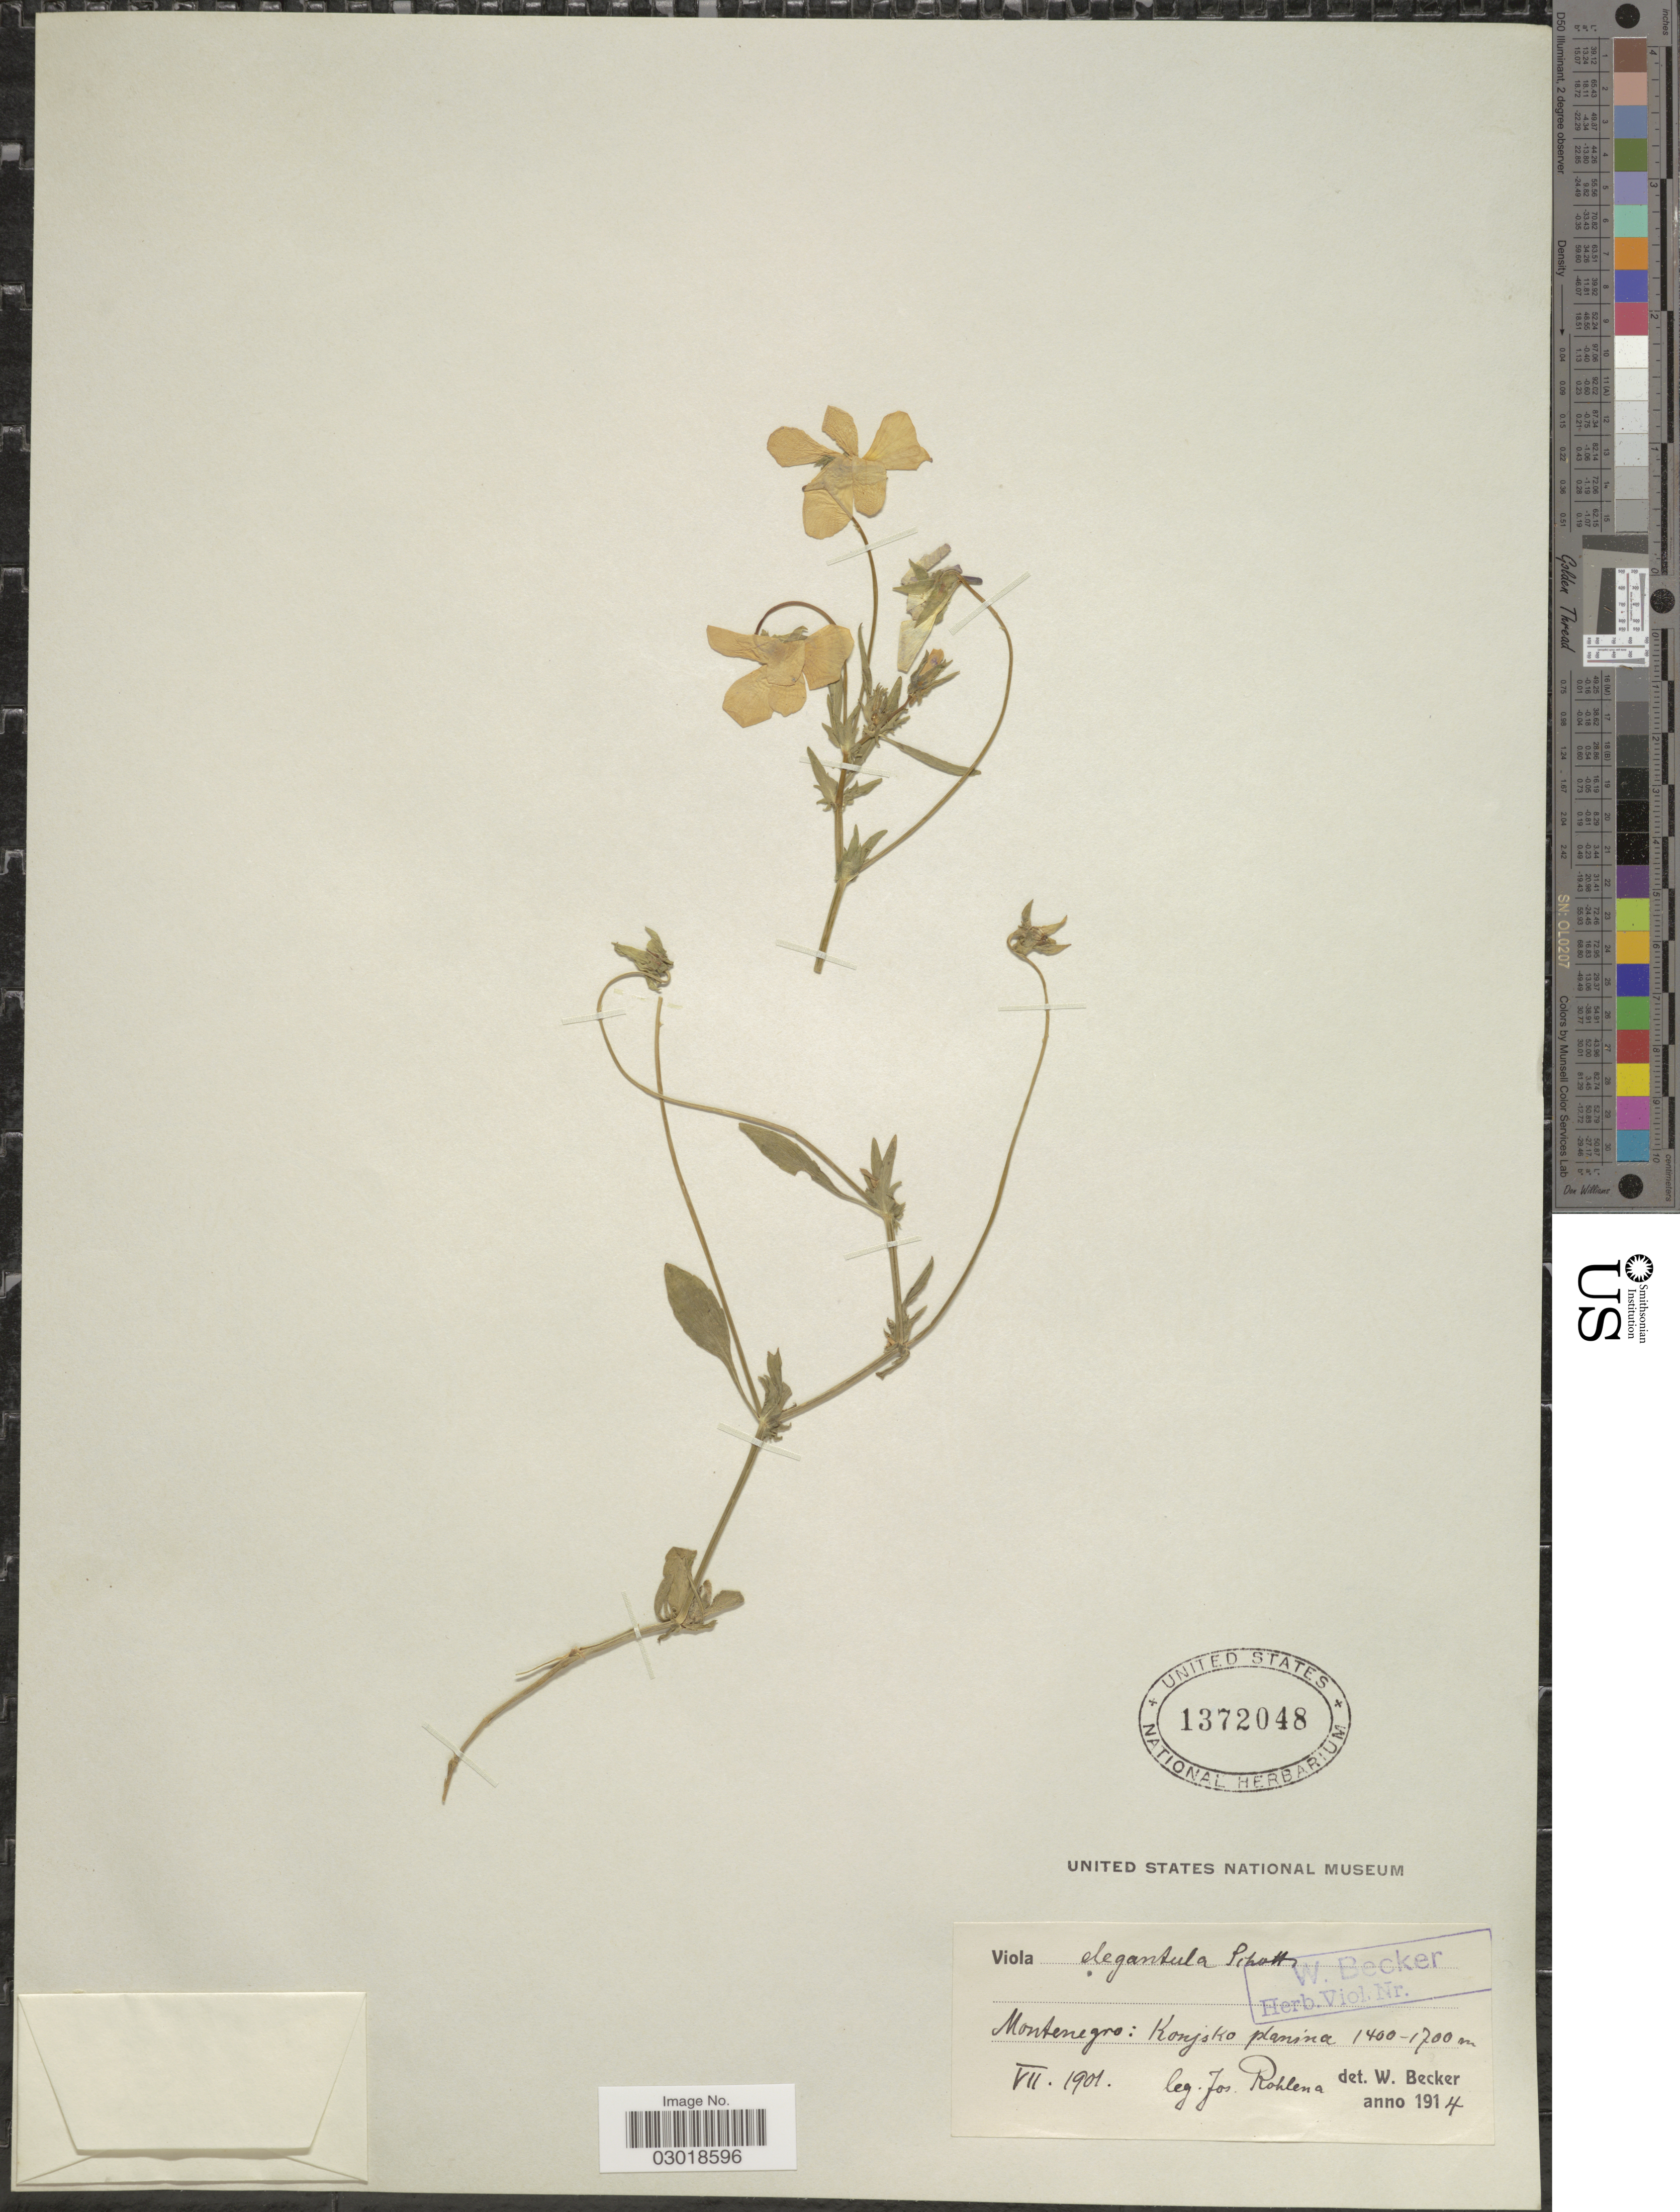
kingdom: Plantae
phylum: Tracheophyta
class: Magnoliopsida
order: Malpighiales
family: Violaceae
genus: Viola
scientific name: Viola elegantula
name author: Schott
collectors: J. Rohlena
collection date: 1901-07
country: Montenegro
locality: Konjska Planina.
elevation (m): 1400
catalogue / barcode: US 1372048